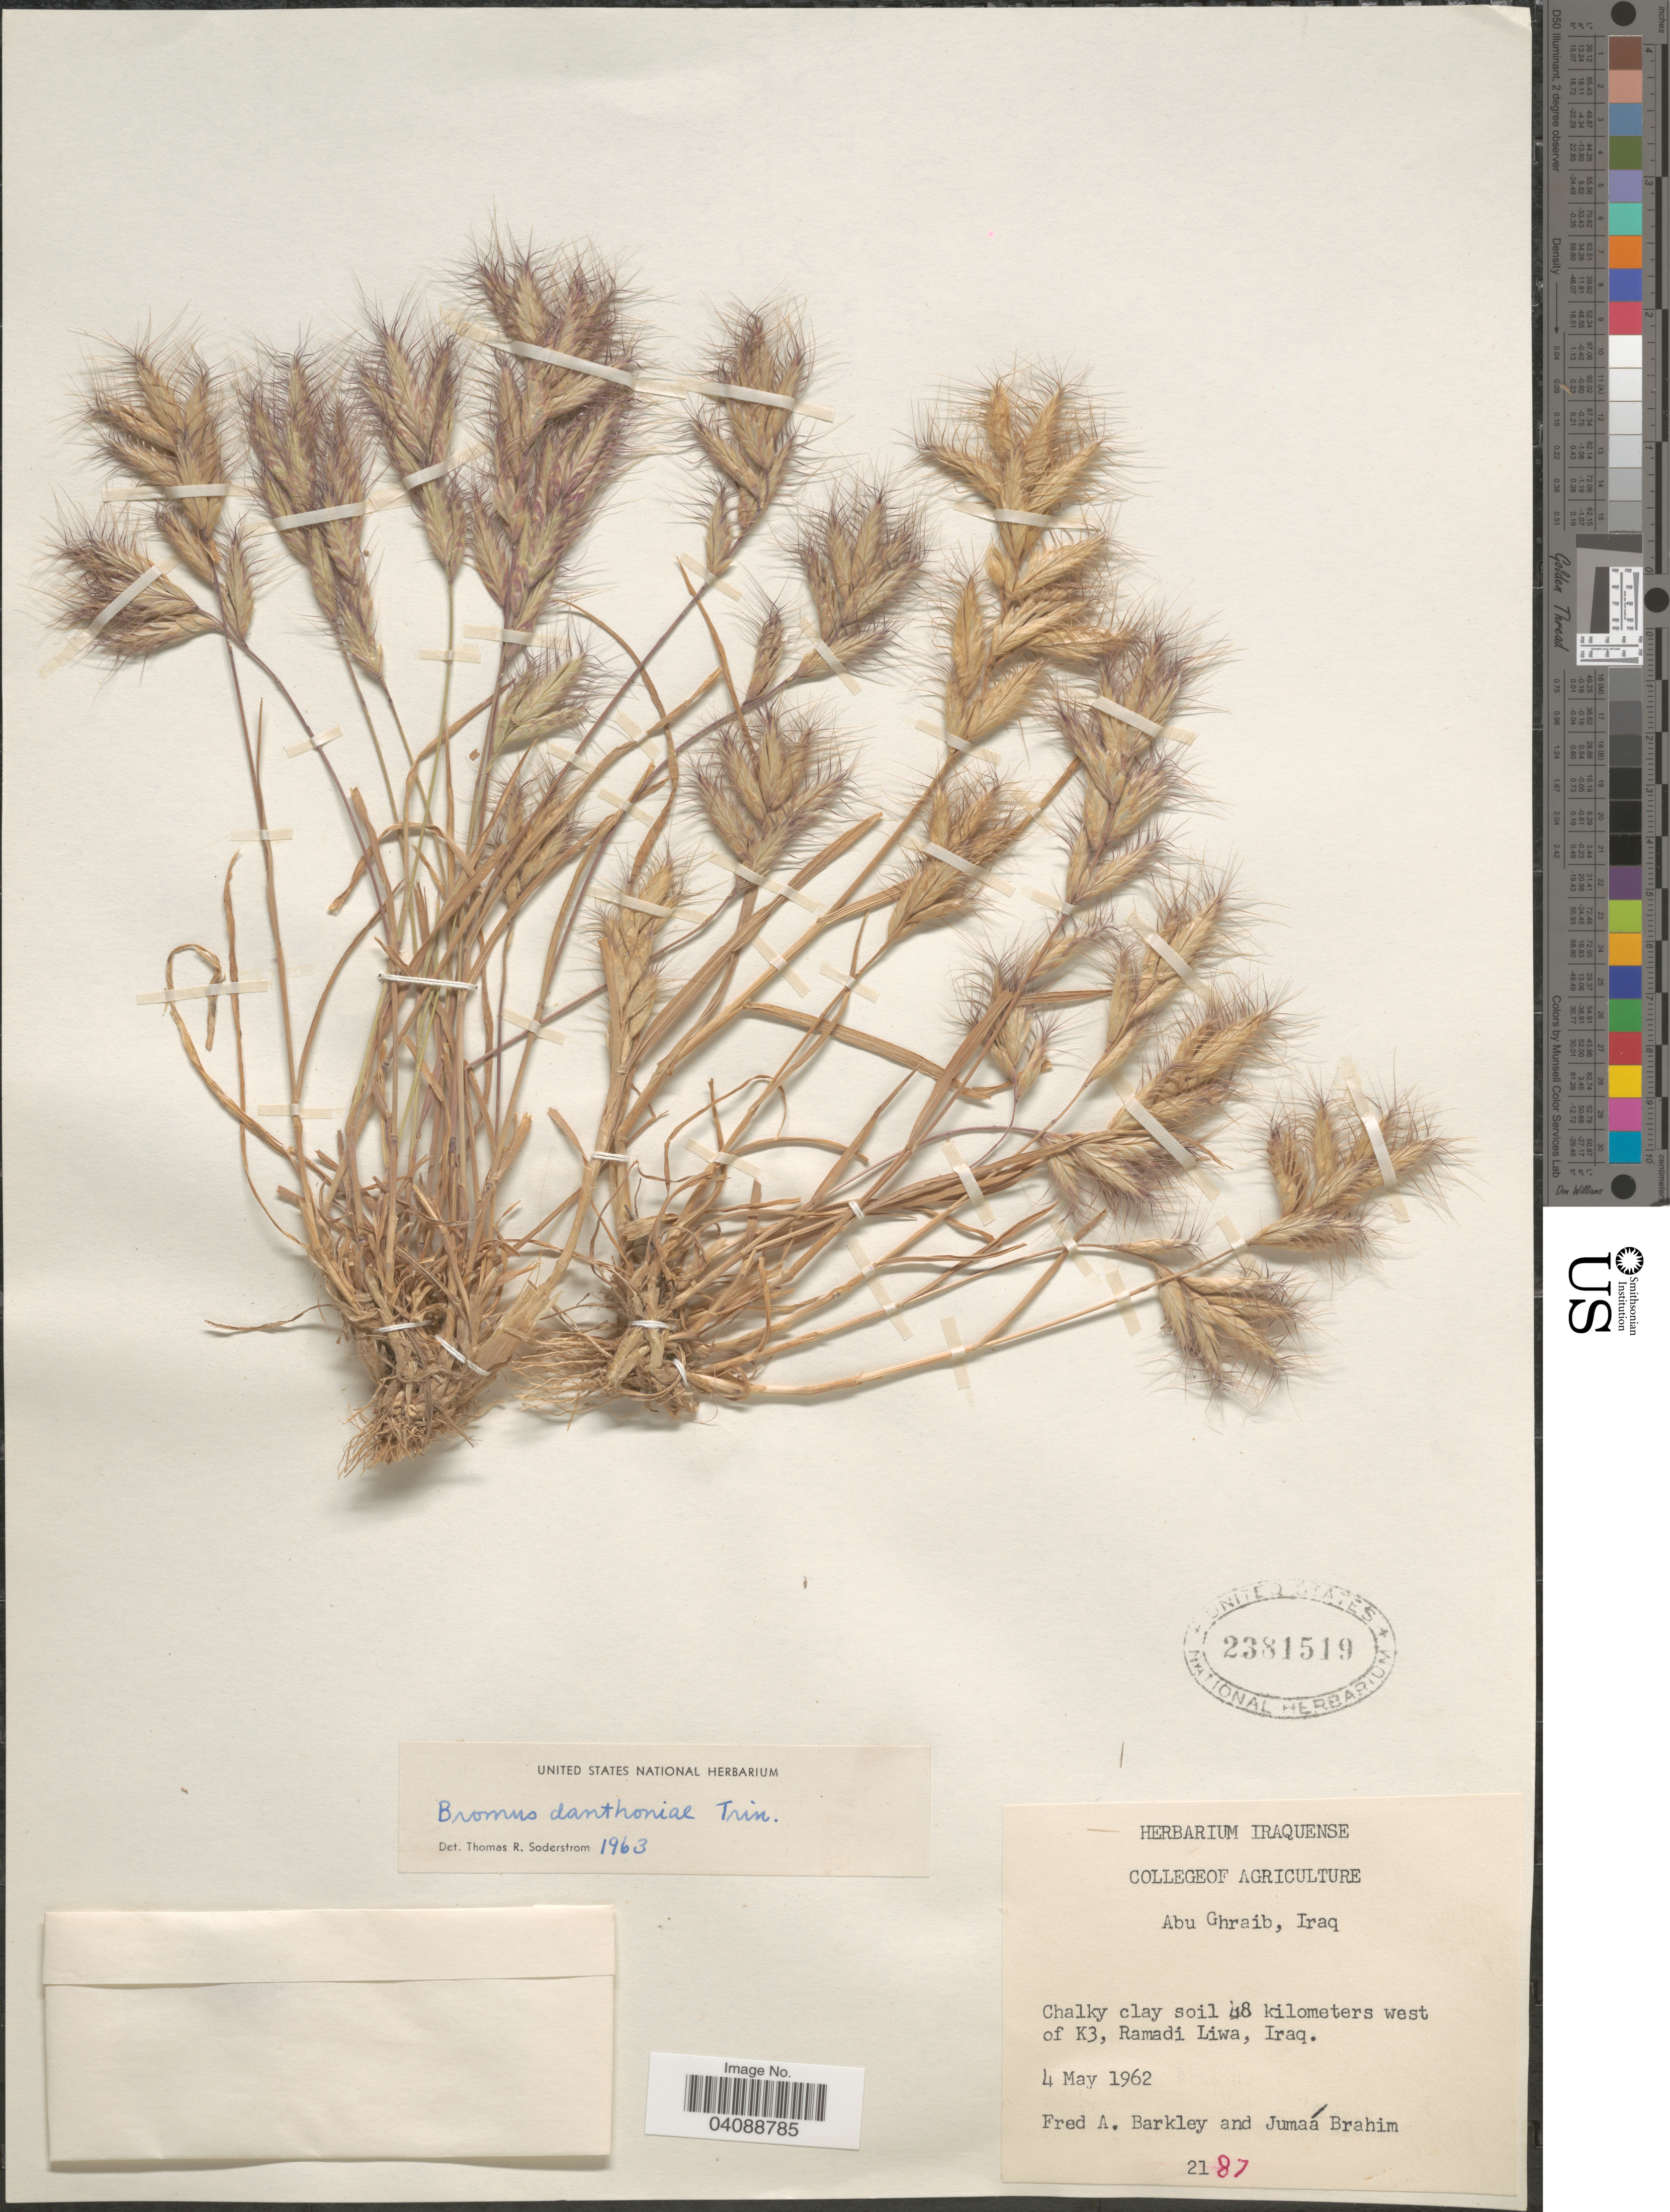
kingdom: Plantae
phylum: Tracheophyta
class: Liliopsida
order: Poales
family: Poaceae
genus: Bromus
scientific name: Bromus danthoniae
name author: Trin. ex C.A. Mey.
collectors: F. A. Barkley & Brahim M., J.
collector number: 2187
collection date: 1962-05-04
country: Iraq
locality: Abu Ghraib. Chalky clay soil 48 kilometers west of K3, Ramadi Liwa.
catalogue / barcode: US 2381519